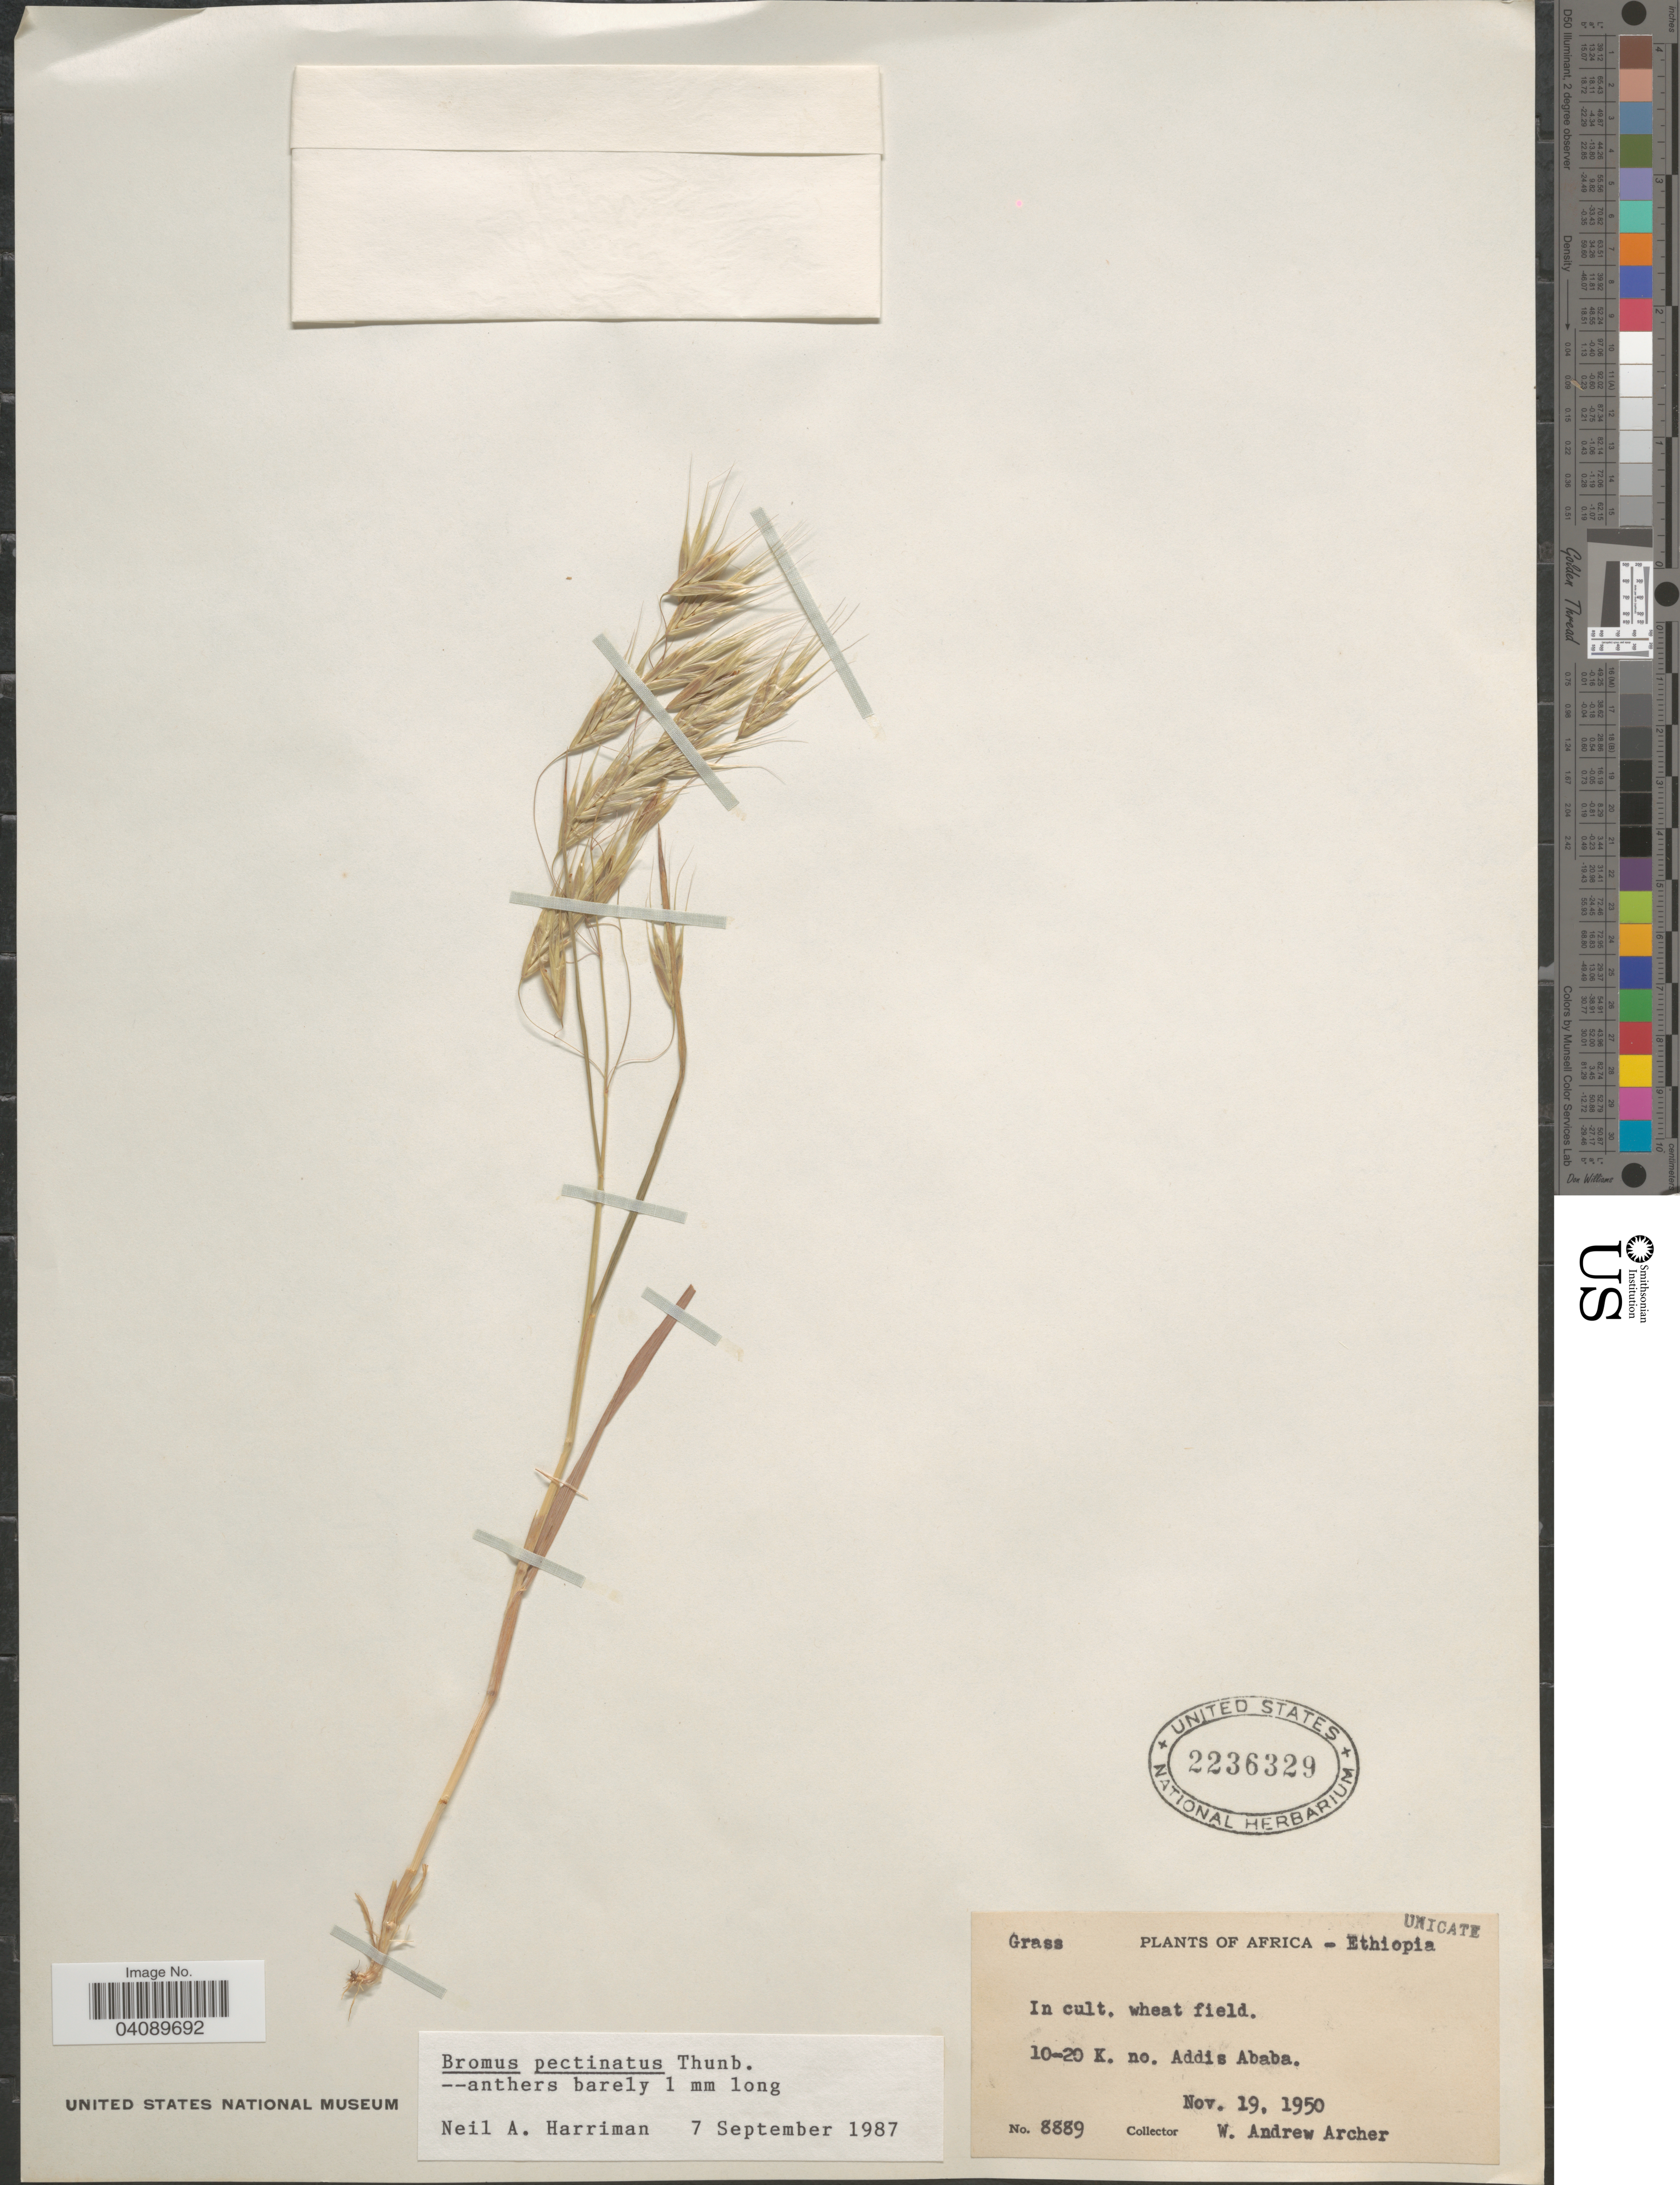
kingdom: Plantae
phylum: Tracheophyta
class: Liliopsida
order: Poales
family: Poaceae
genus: Bromus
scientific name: Bromus pectinatus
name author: Thunb.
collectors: W. A. Archer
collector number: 8889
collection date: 1950-11-19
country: Ethiopia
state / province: Addis Ababa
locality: In cult. wheat field. 10-20 K. no. Addis Ababa.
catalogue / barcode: US 2236329